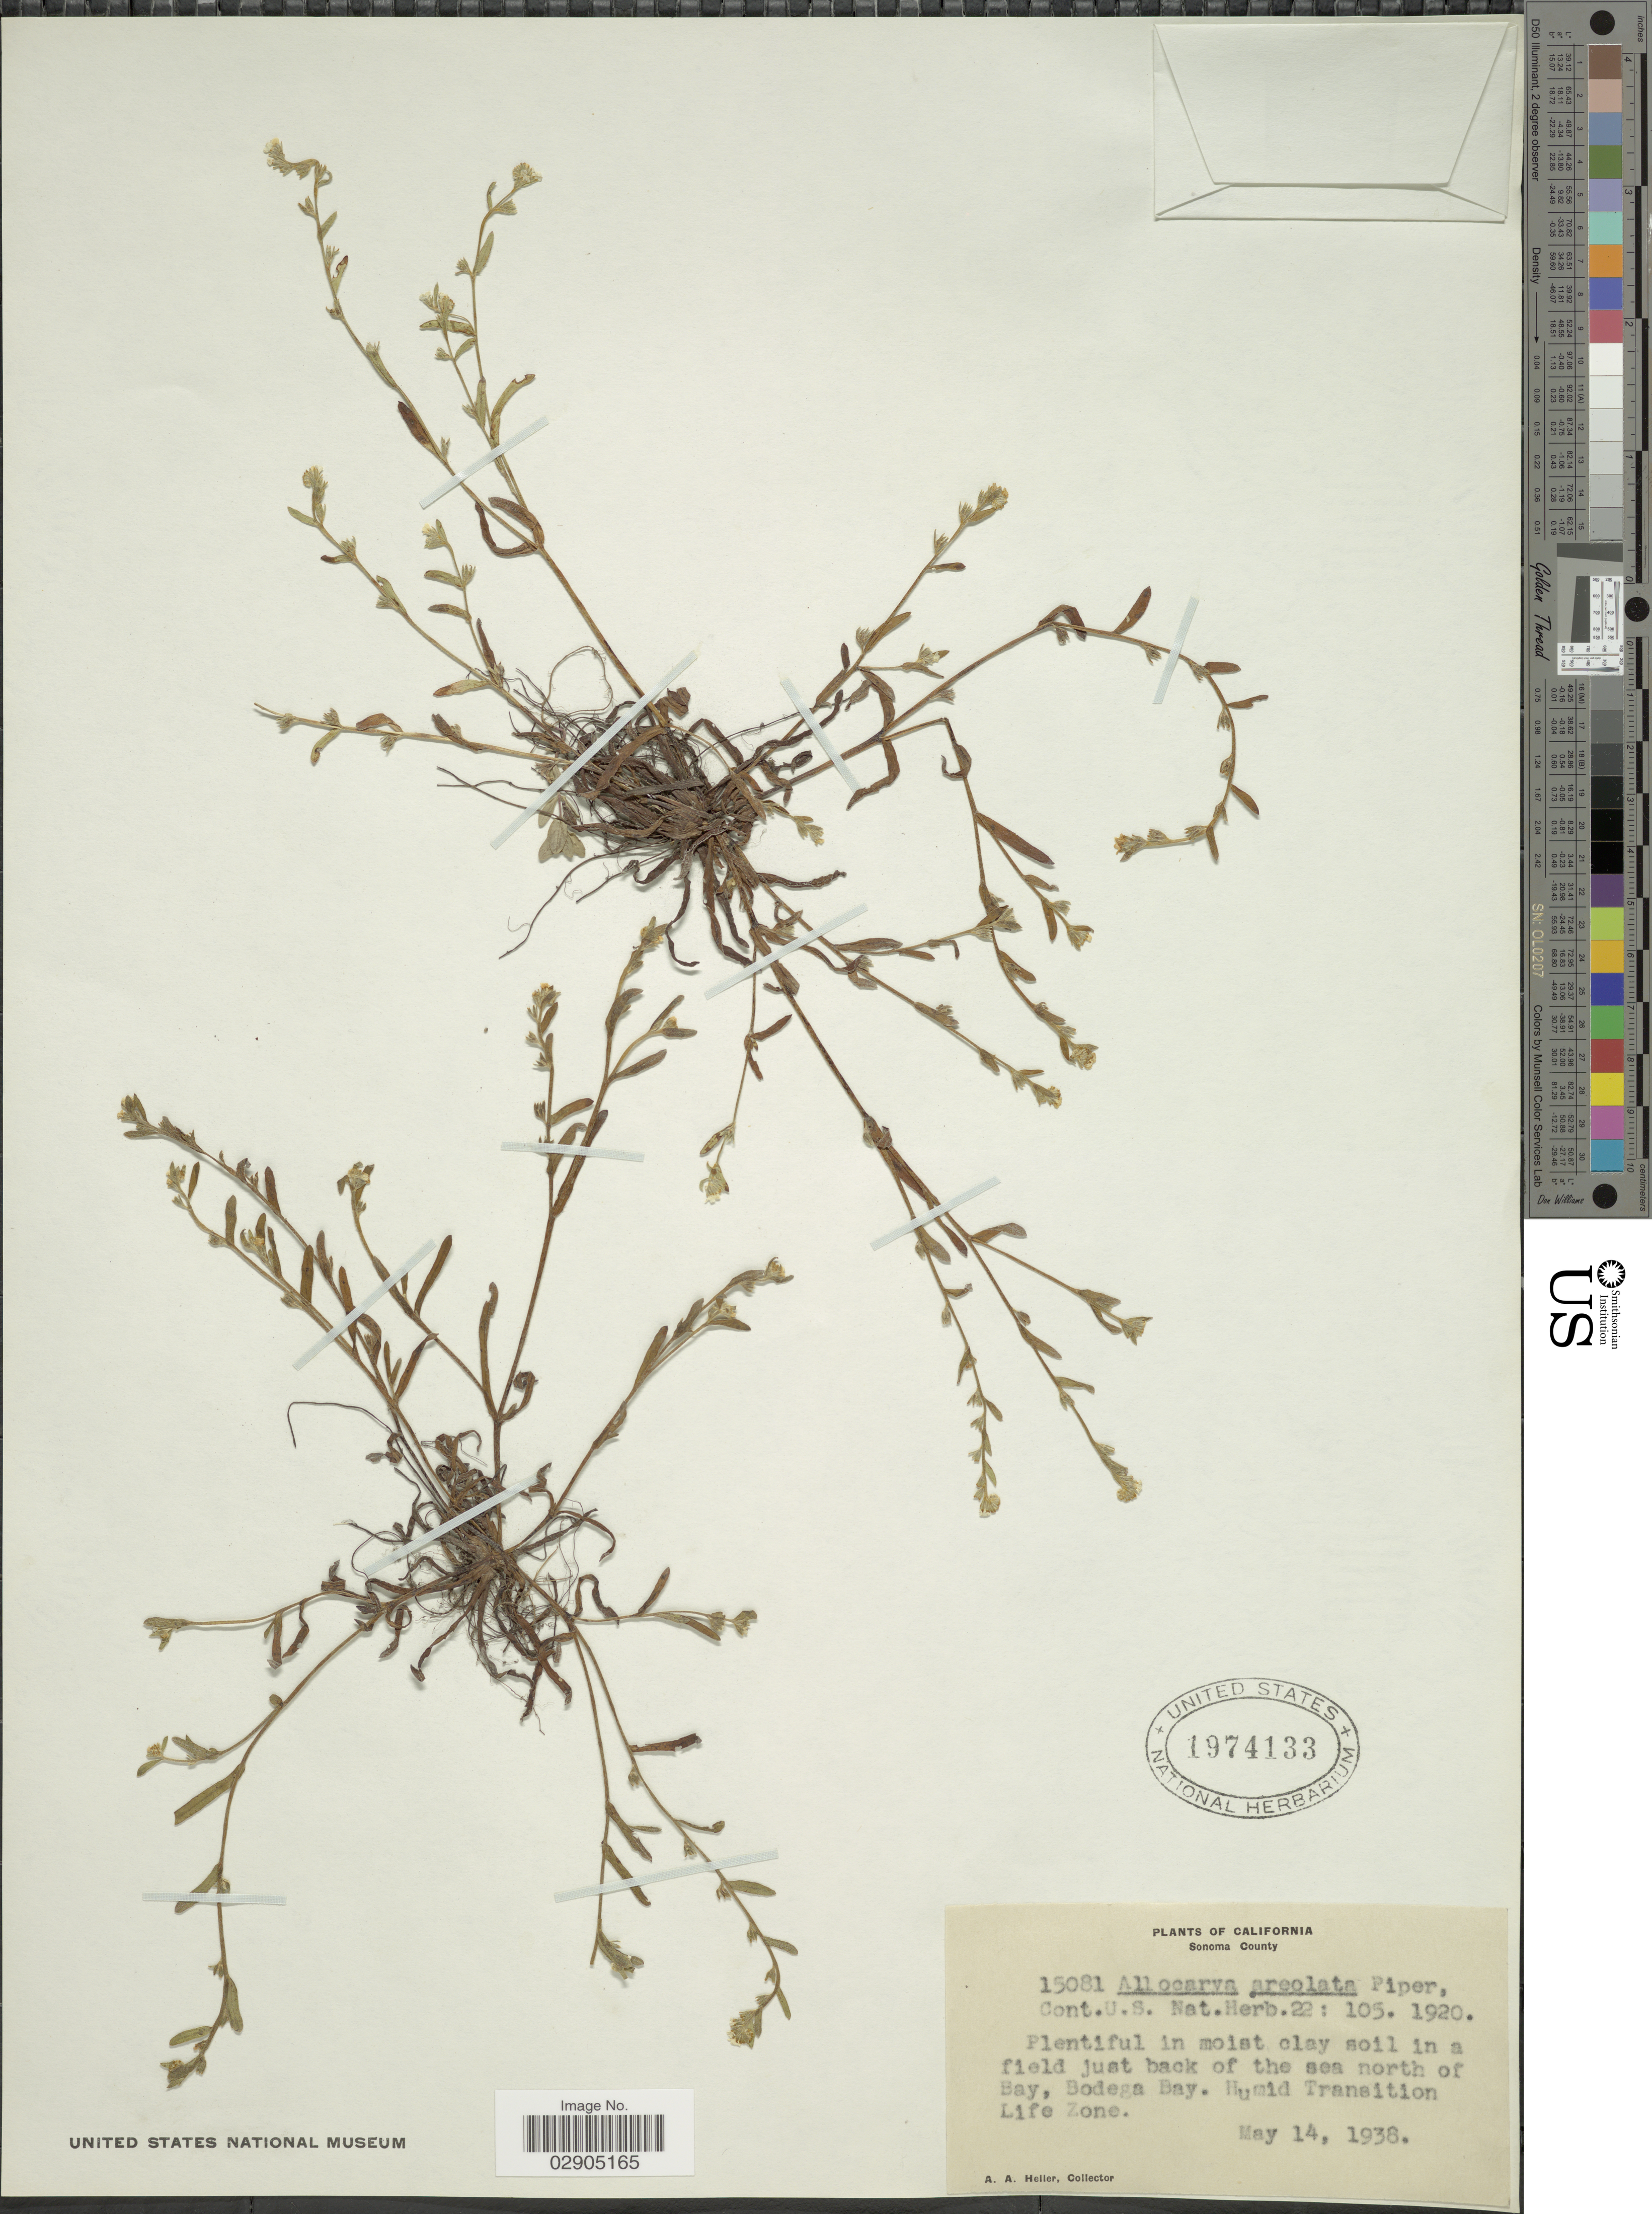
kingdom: Plantae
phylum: Tracheophyta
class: Magnoliopsida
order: Boraginales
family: Boraginaceae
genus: Allocarya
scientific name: Allocarya areolata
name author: Piper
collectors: A. A. Heller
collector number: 15081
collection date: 1938-05-14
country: United States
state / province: California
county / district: Sonoma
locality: Sonoma County, in a field just back of the sea north of Bay, Bodega Bay. Humid Transition Life Zone.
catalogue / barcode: US 1974133